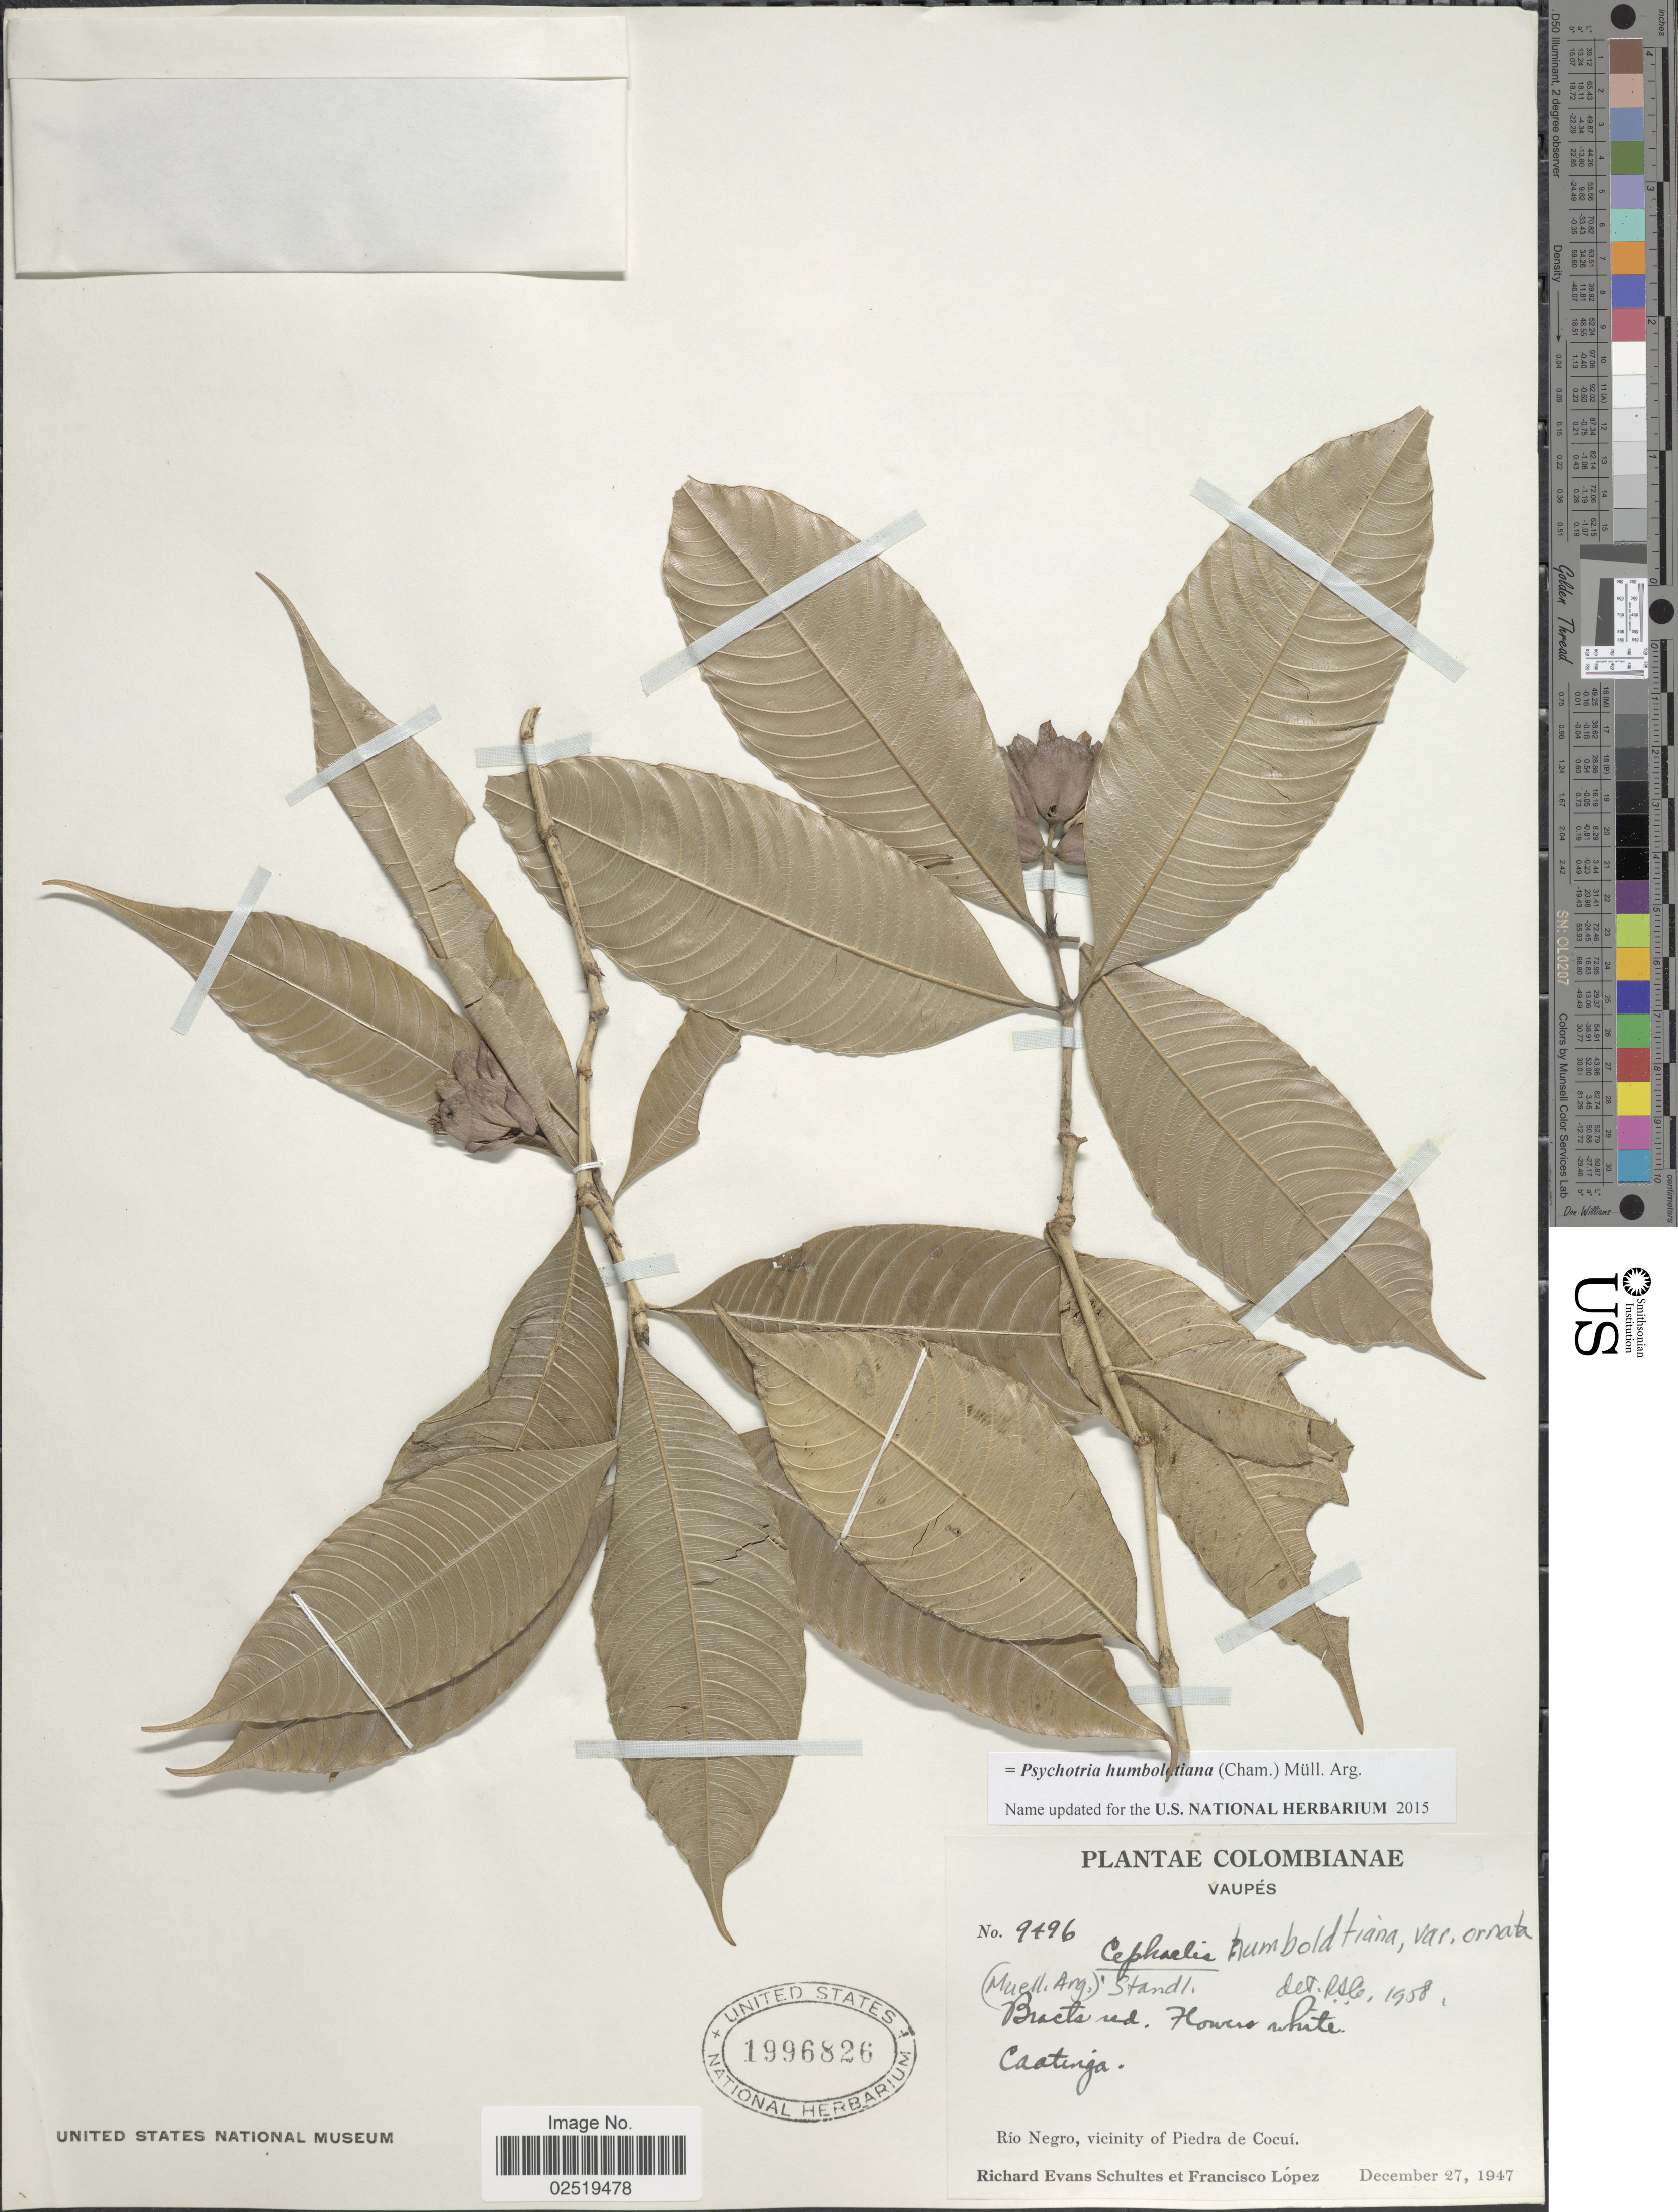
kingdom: Plantae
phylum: Tracheophyta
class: Magnoliopsida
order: Gentianales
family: Rubiaceae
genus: Psychotria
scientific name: Psychotria humboldtiana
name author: (Cham.) Müll. Arg.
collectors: R. E. Schultes & F. Lopéz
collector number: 9496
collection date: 1947-12-27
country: Colombia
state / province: Vaupés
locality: Rio Negro, vicinity of Piedra de Cocui.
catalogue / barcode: US 1996826